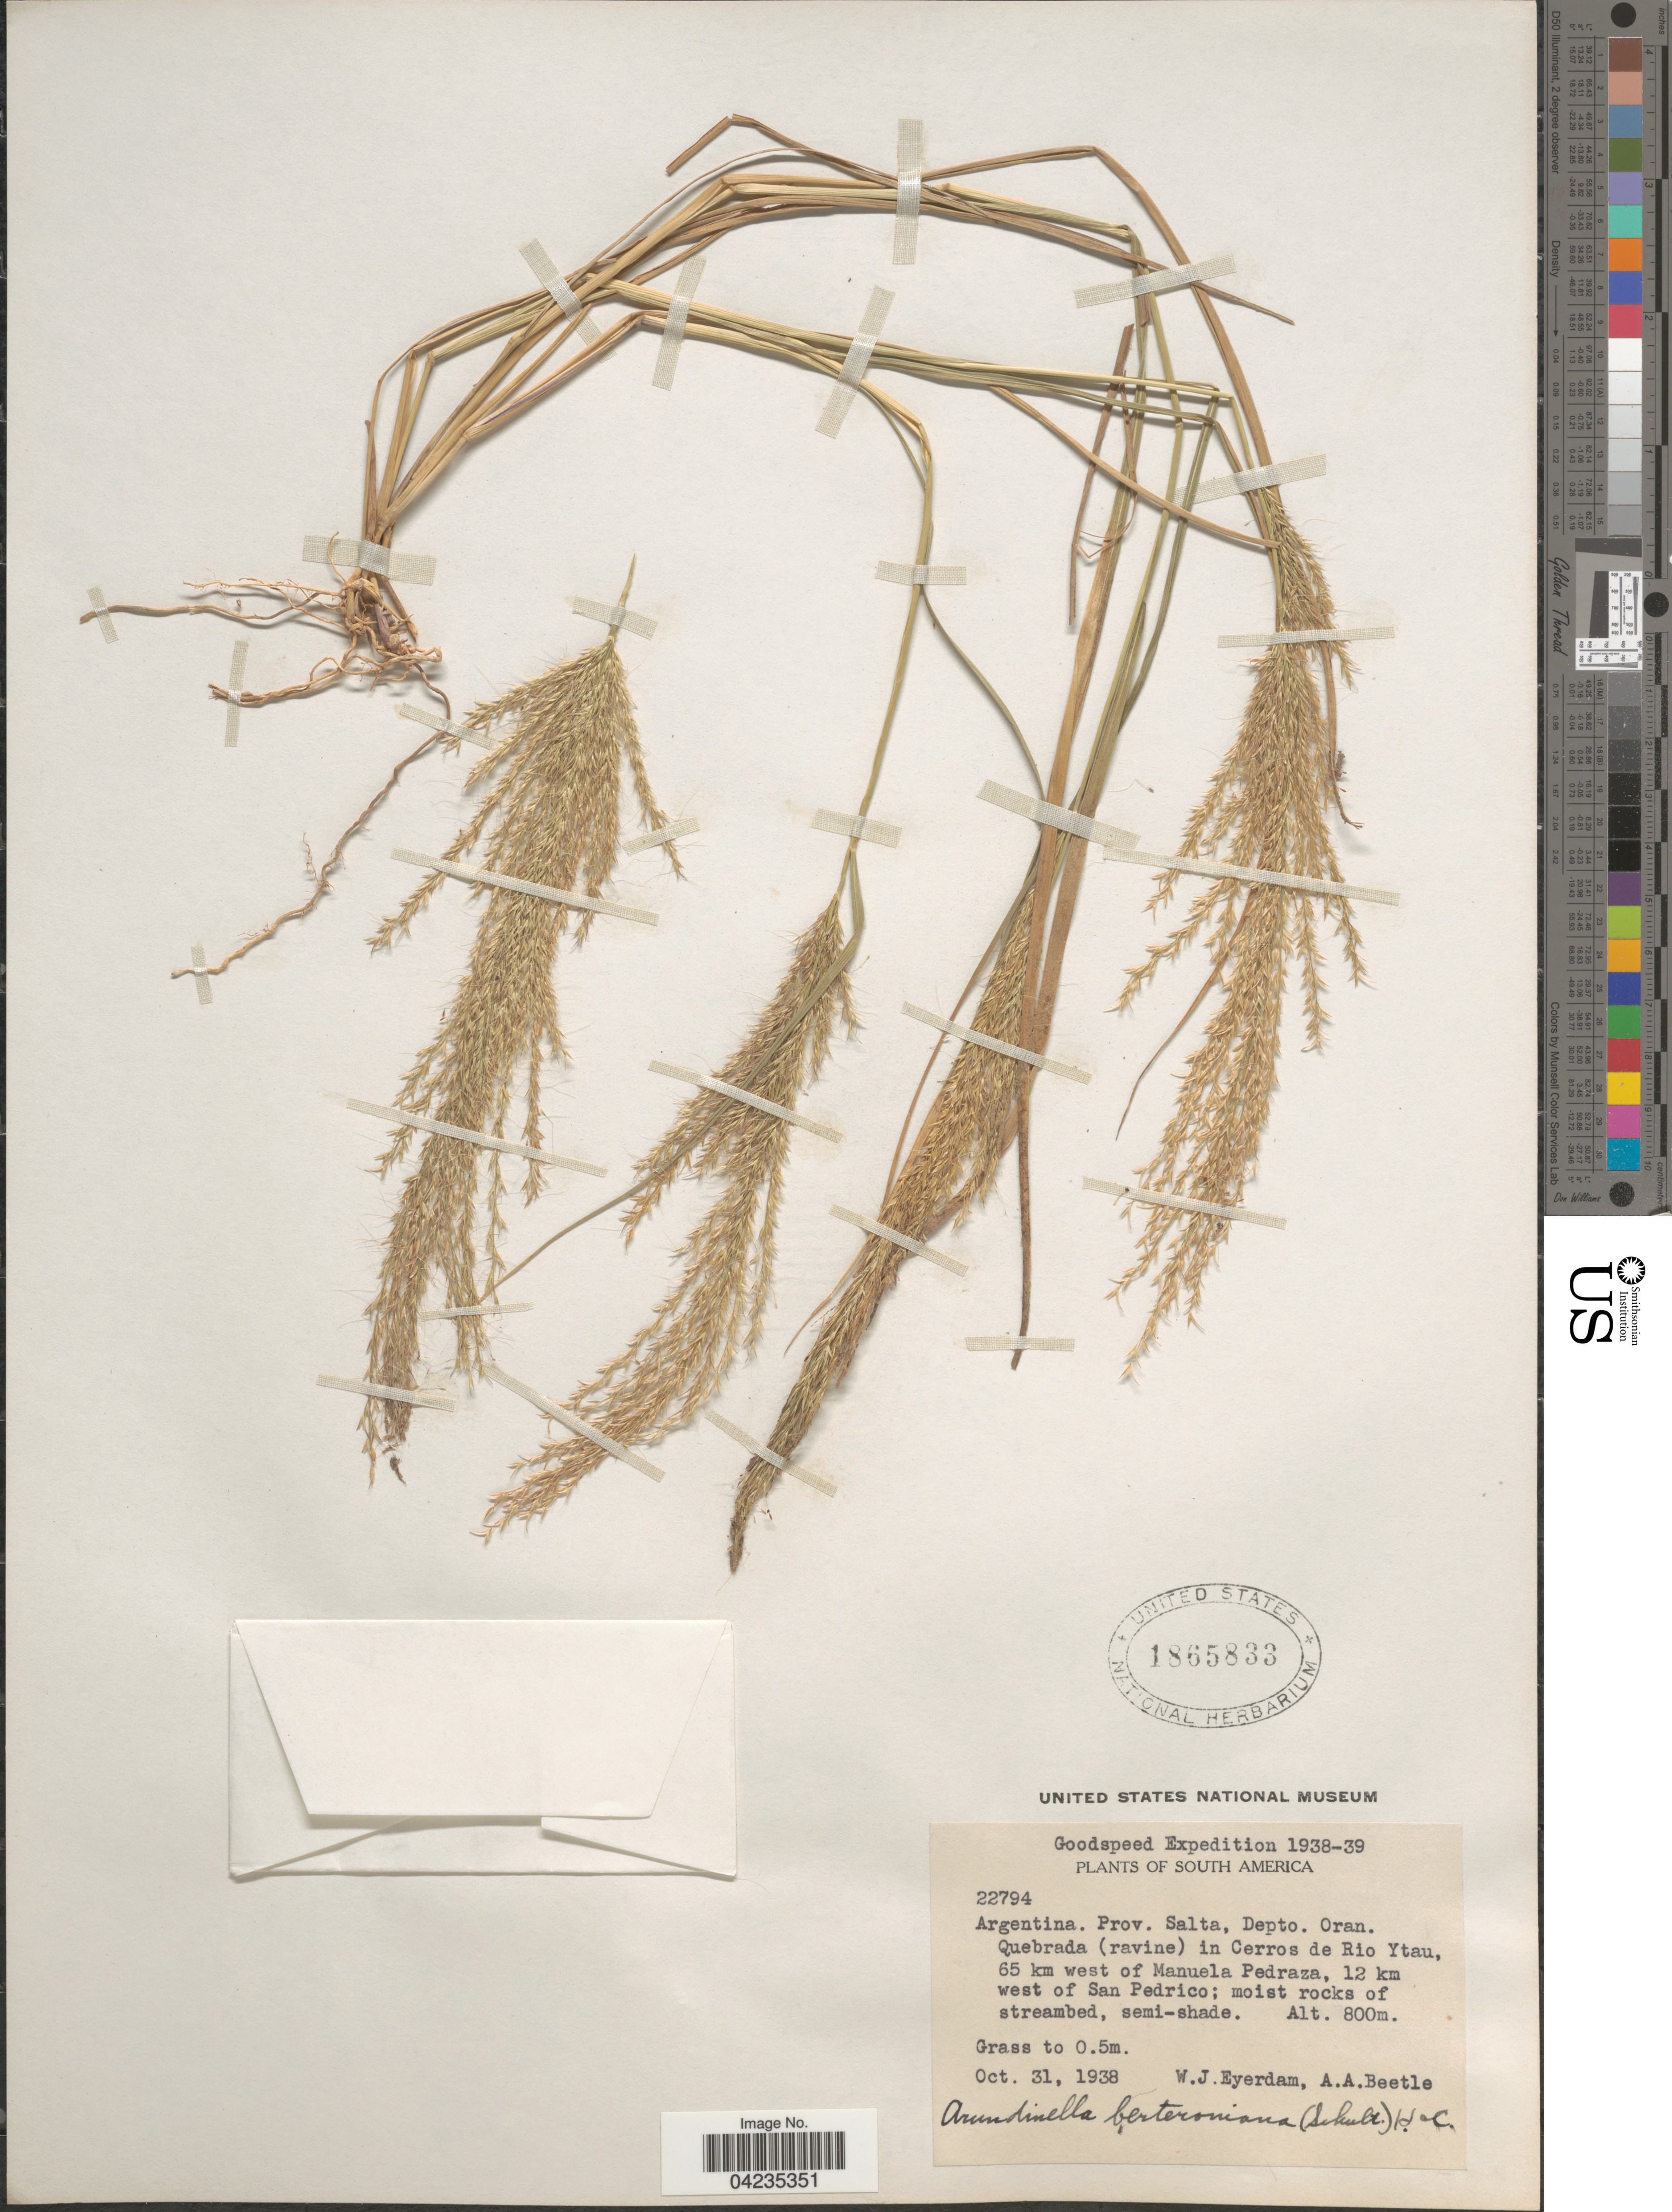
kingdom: Plantae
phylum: Tracheophyta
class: Liliopsida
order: Poales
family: Poaceae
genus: Arundinella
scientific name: Arundinella berteroniana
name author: (Schult.) Hitchc. & Chase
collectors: W. J. Eyerdam & A. A. Beetle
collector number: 22794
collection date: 1938-10-31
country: Argentina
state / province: Salta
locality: Goodspeed Expedition 1938-39. Depto. Oran. Quebrada (ravine) in Cerros de Rio Ytau, 65 km west of Manuela Pedraza, 12 km west of San Pedrico.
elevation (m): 800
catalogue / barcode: US 1865833